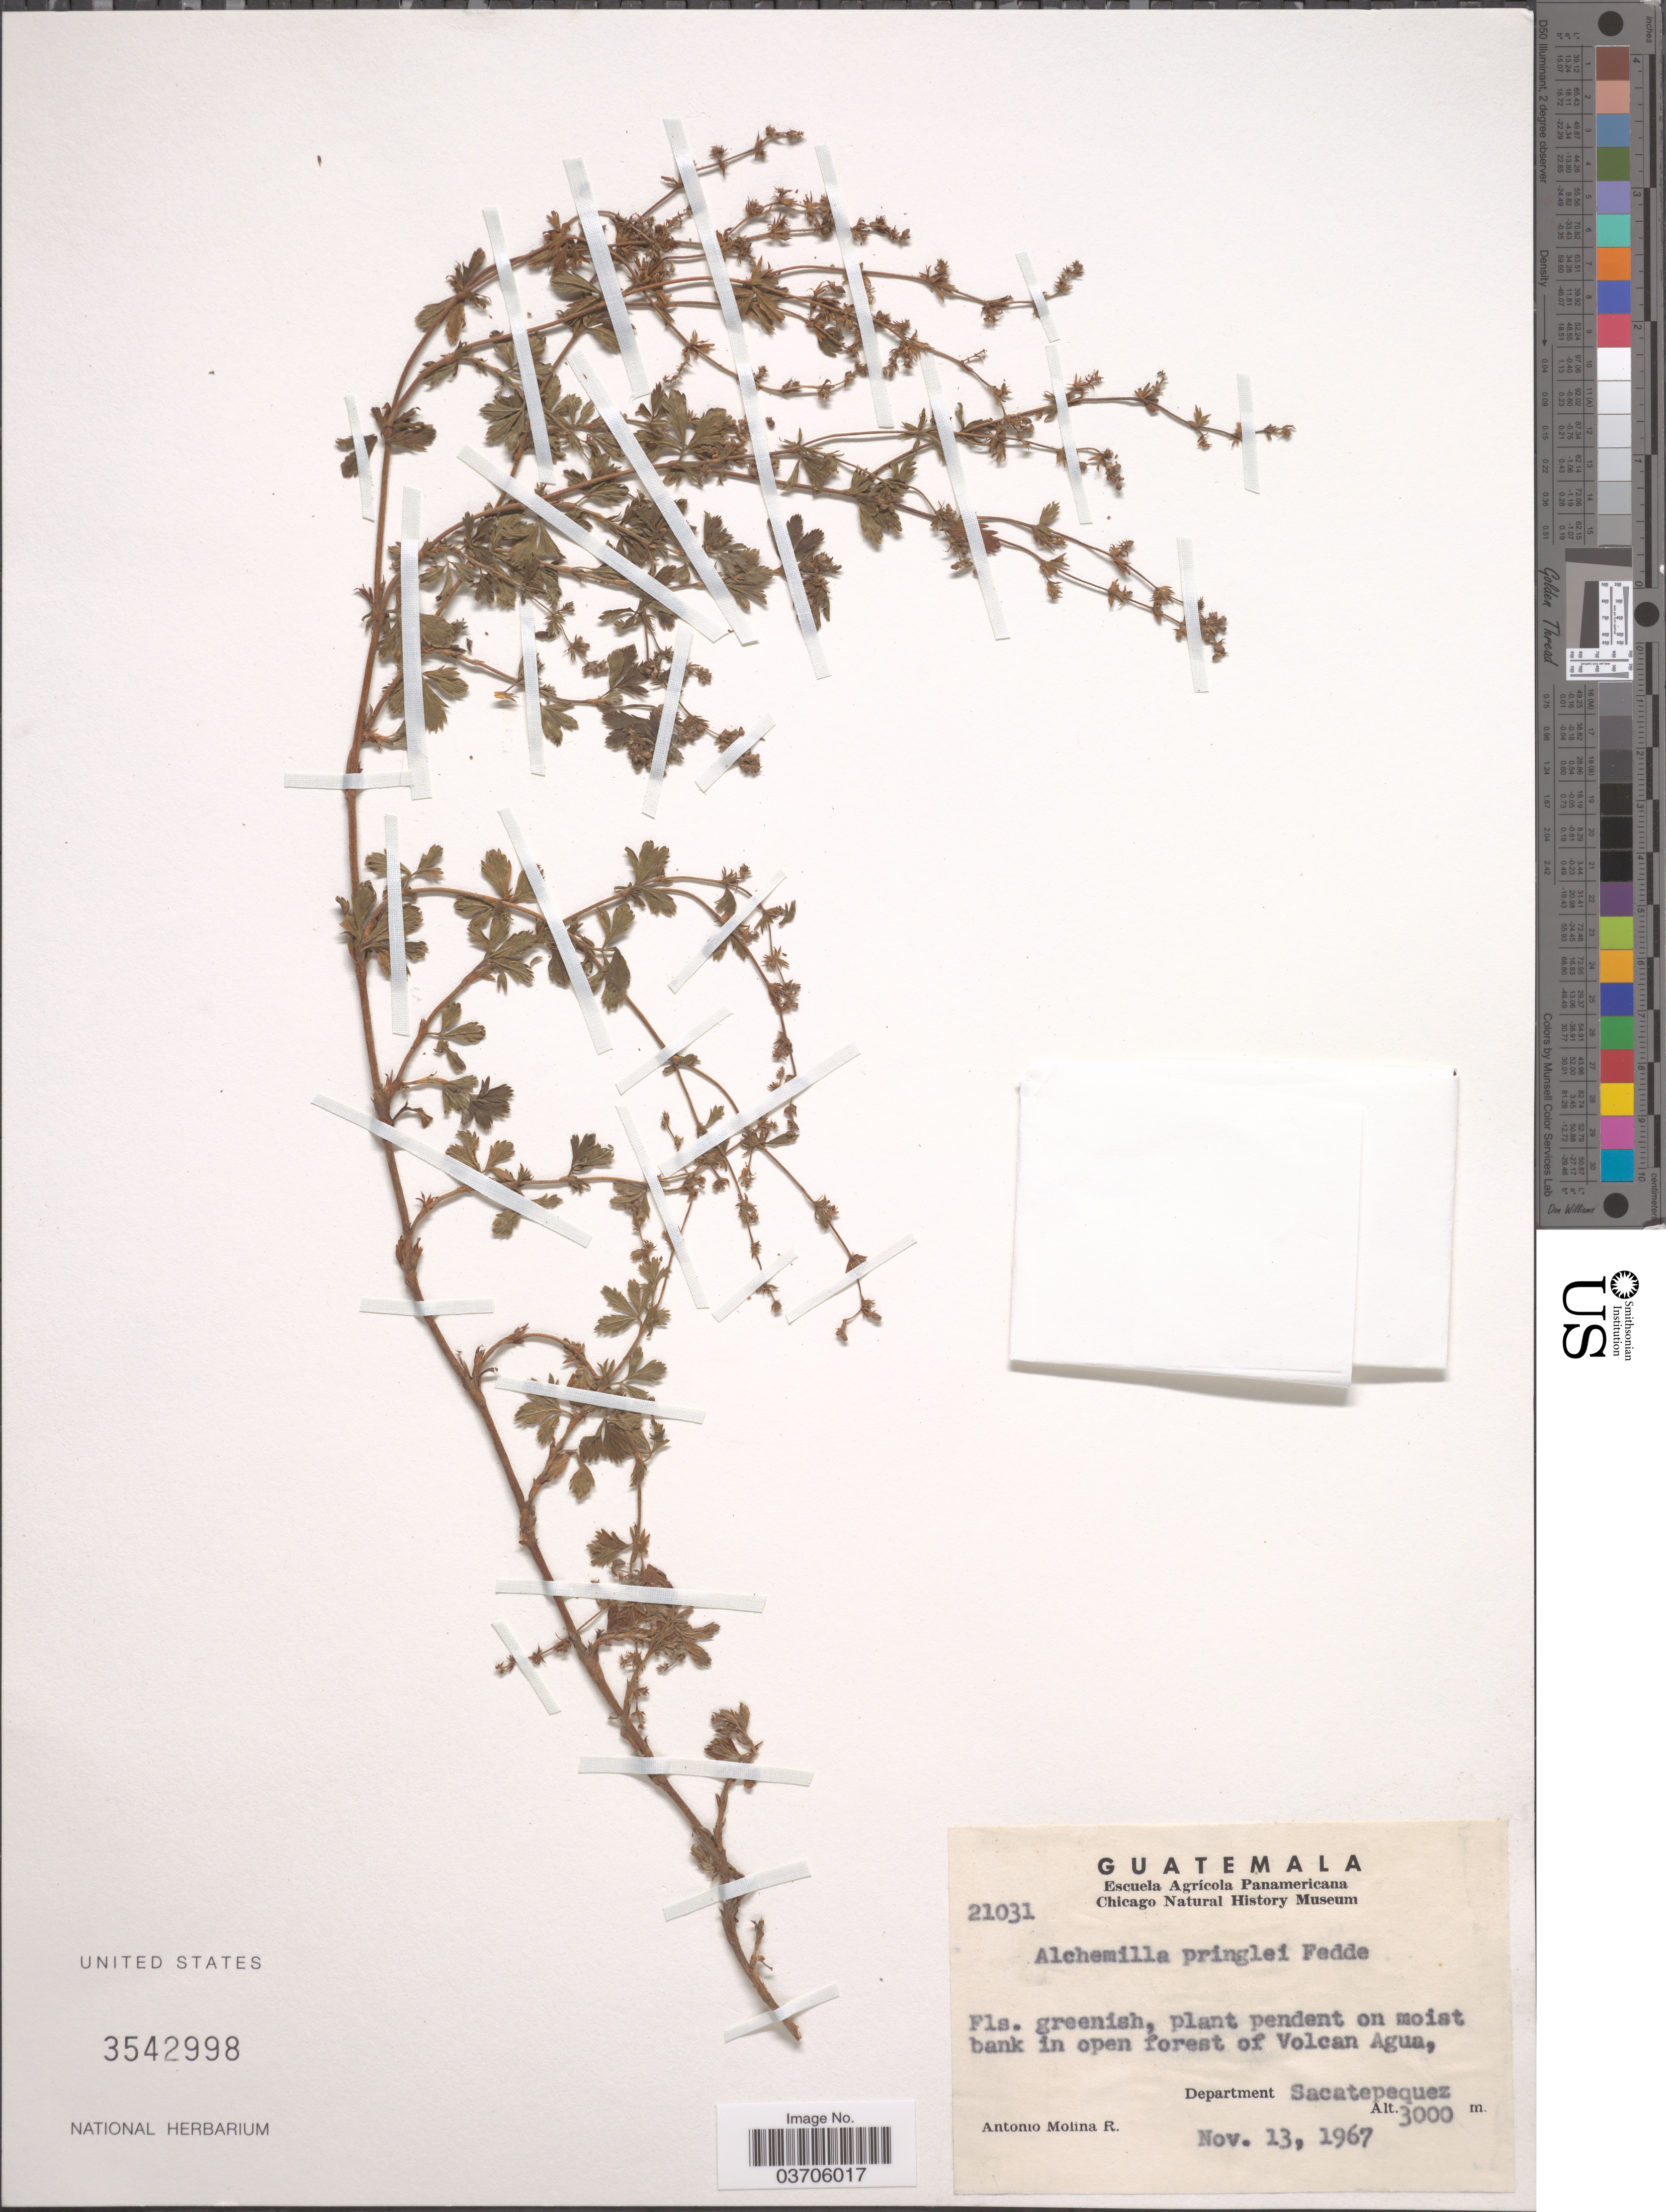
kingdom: Plantae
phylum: Tracheophyta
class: Magnoliopsida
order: Rosales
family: Rosaceae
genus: Lachemilla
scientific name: Lachemilla sibbaldiifolia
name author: (Kunth) Rydb.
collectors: A. Molina R.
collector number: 21031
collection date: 1967-11-13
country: Guatemala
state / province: Sacatepequez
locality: In open forest of Volcan Agua, Department Sacatepequez.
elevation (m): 3000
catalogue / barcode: US 3542998